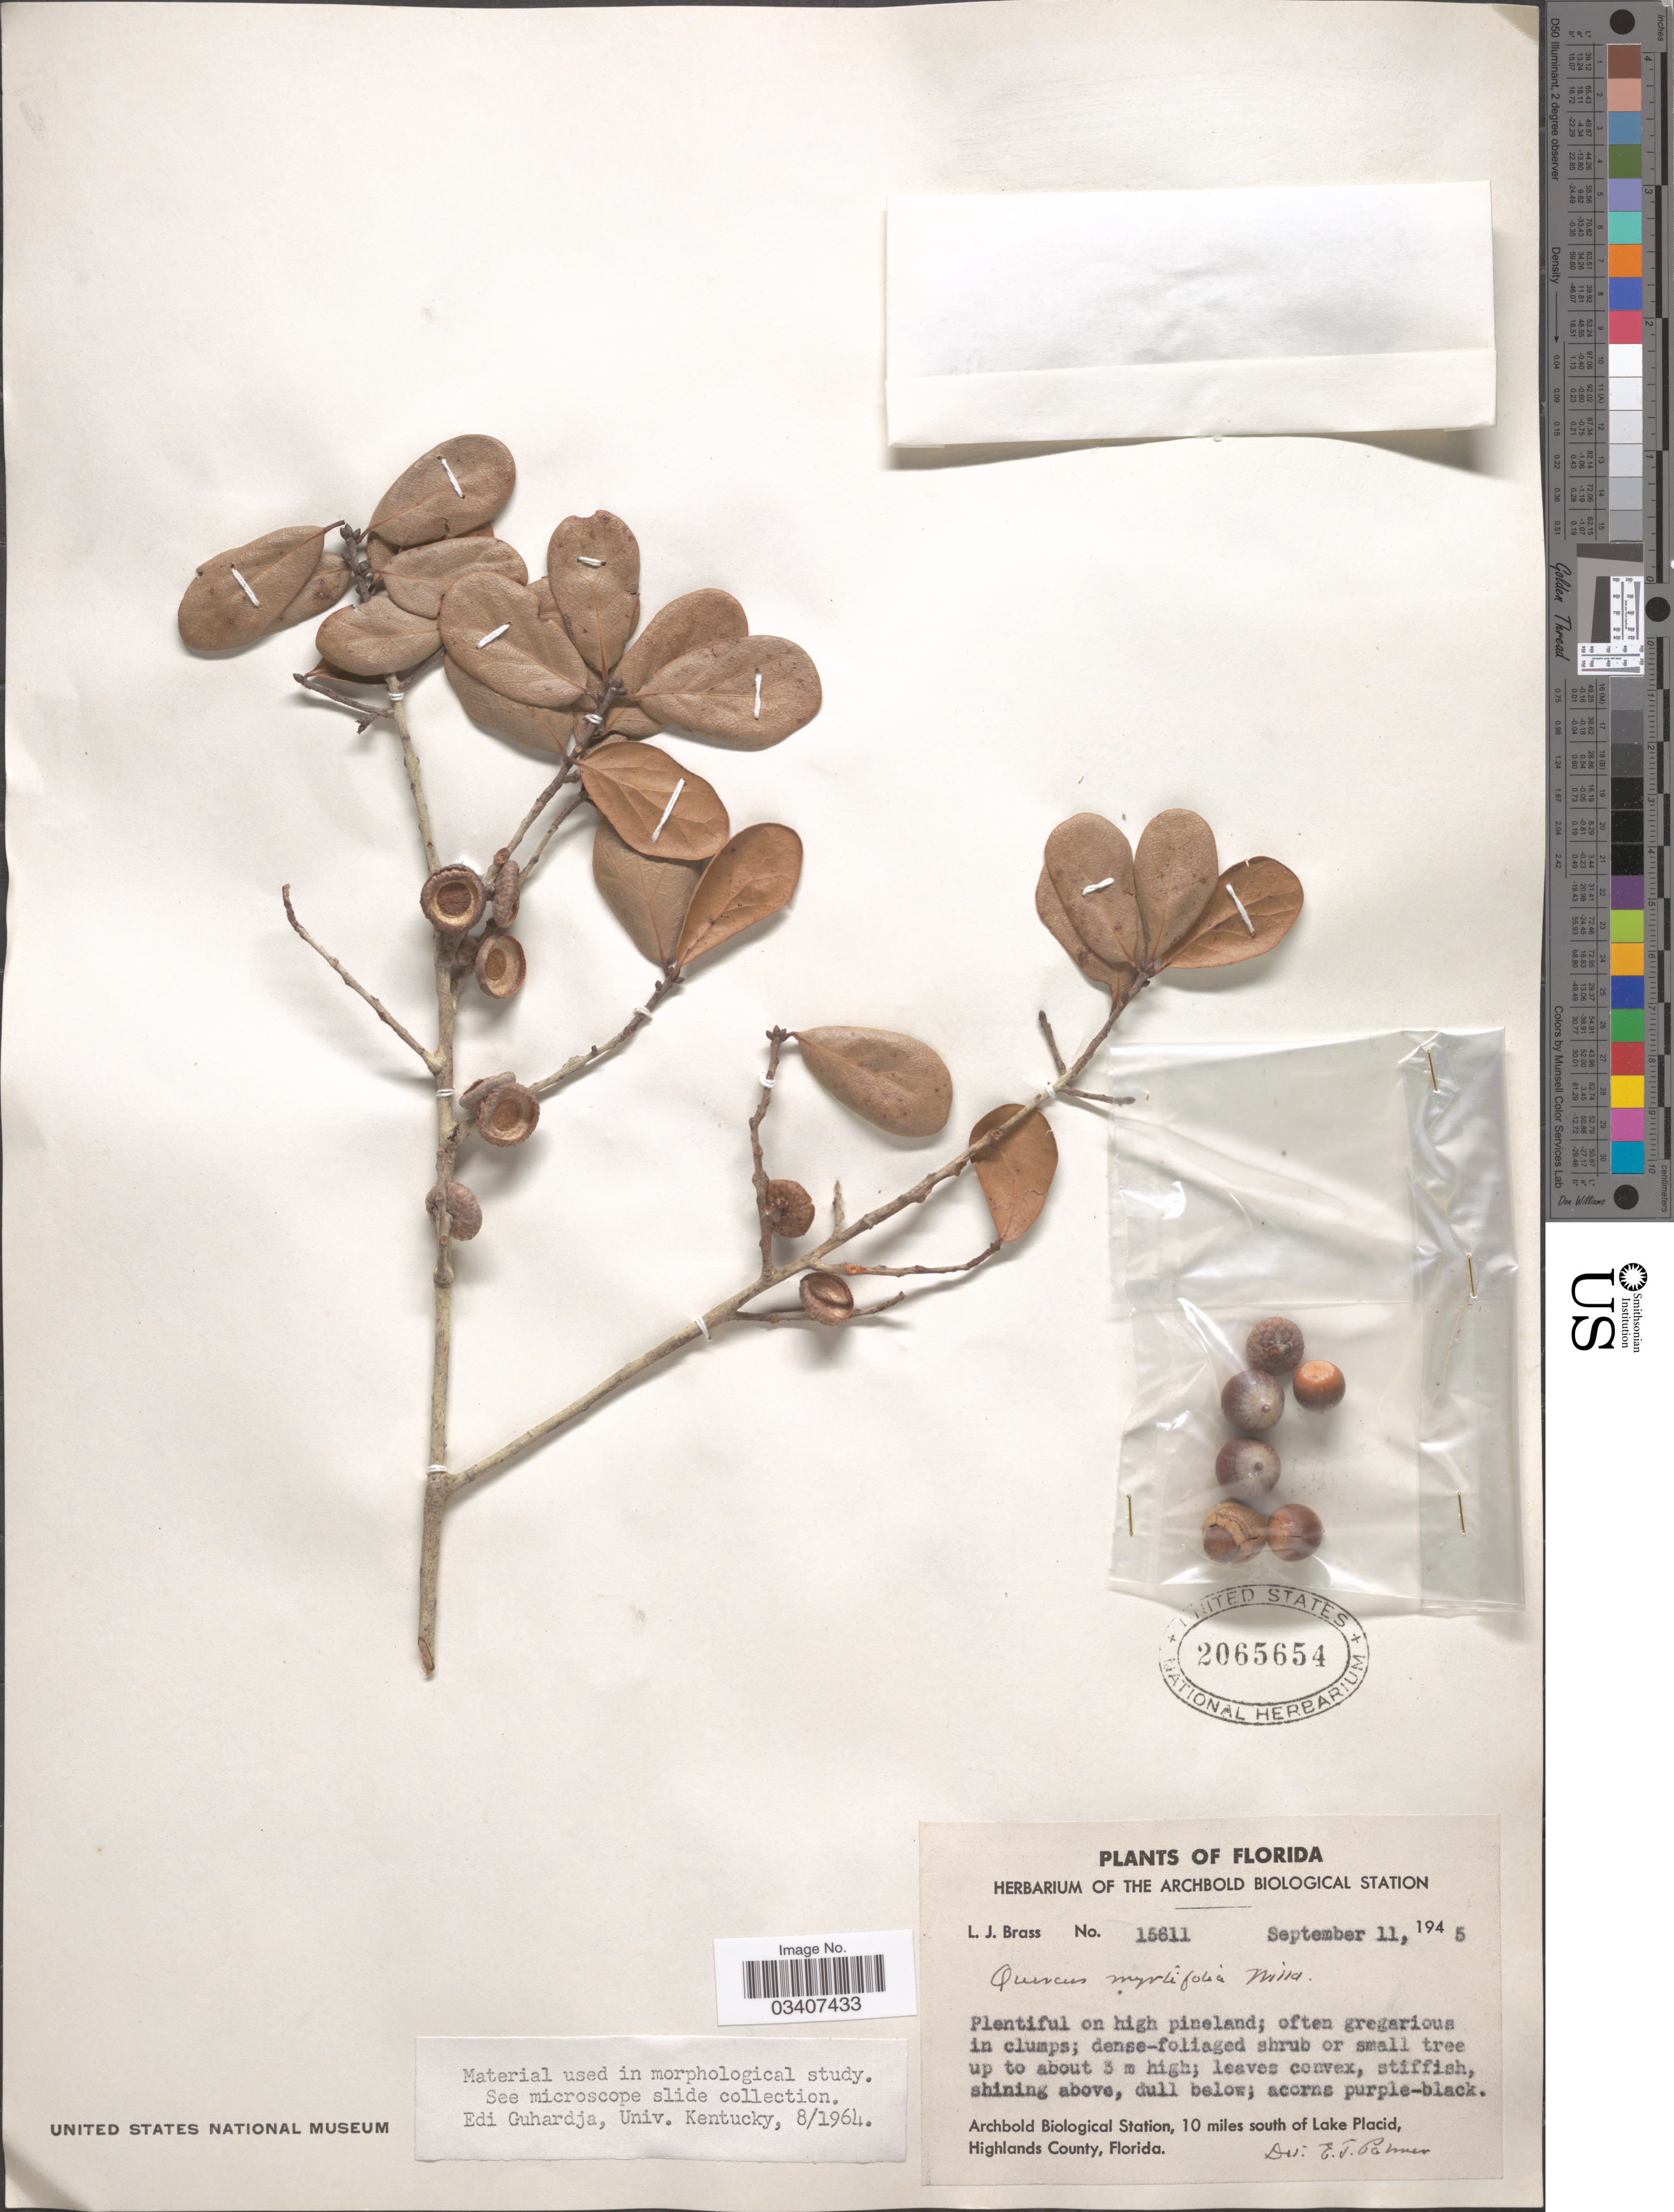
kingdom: Plantae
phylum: Tracheophyta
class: Magnoliopsida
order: Fagales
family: Fagaceae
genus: Quercus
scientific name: Quercus myrtifolia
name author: Willd.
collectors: L. J. Brass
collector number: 15611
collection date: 1945-09-11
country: United States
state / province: Florida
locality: Archbold Biological Station, 10 miles south of Lake Placid, Highlands County.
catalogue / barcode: US 2065654